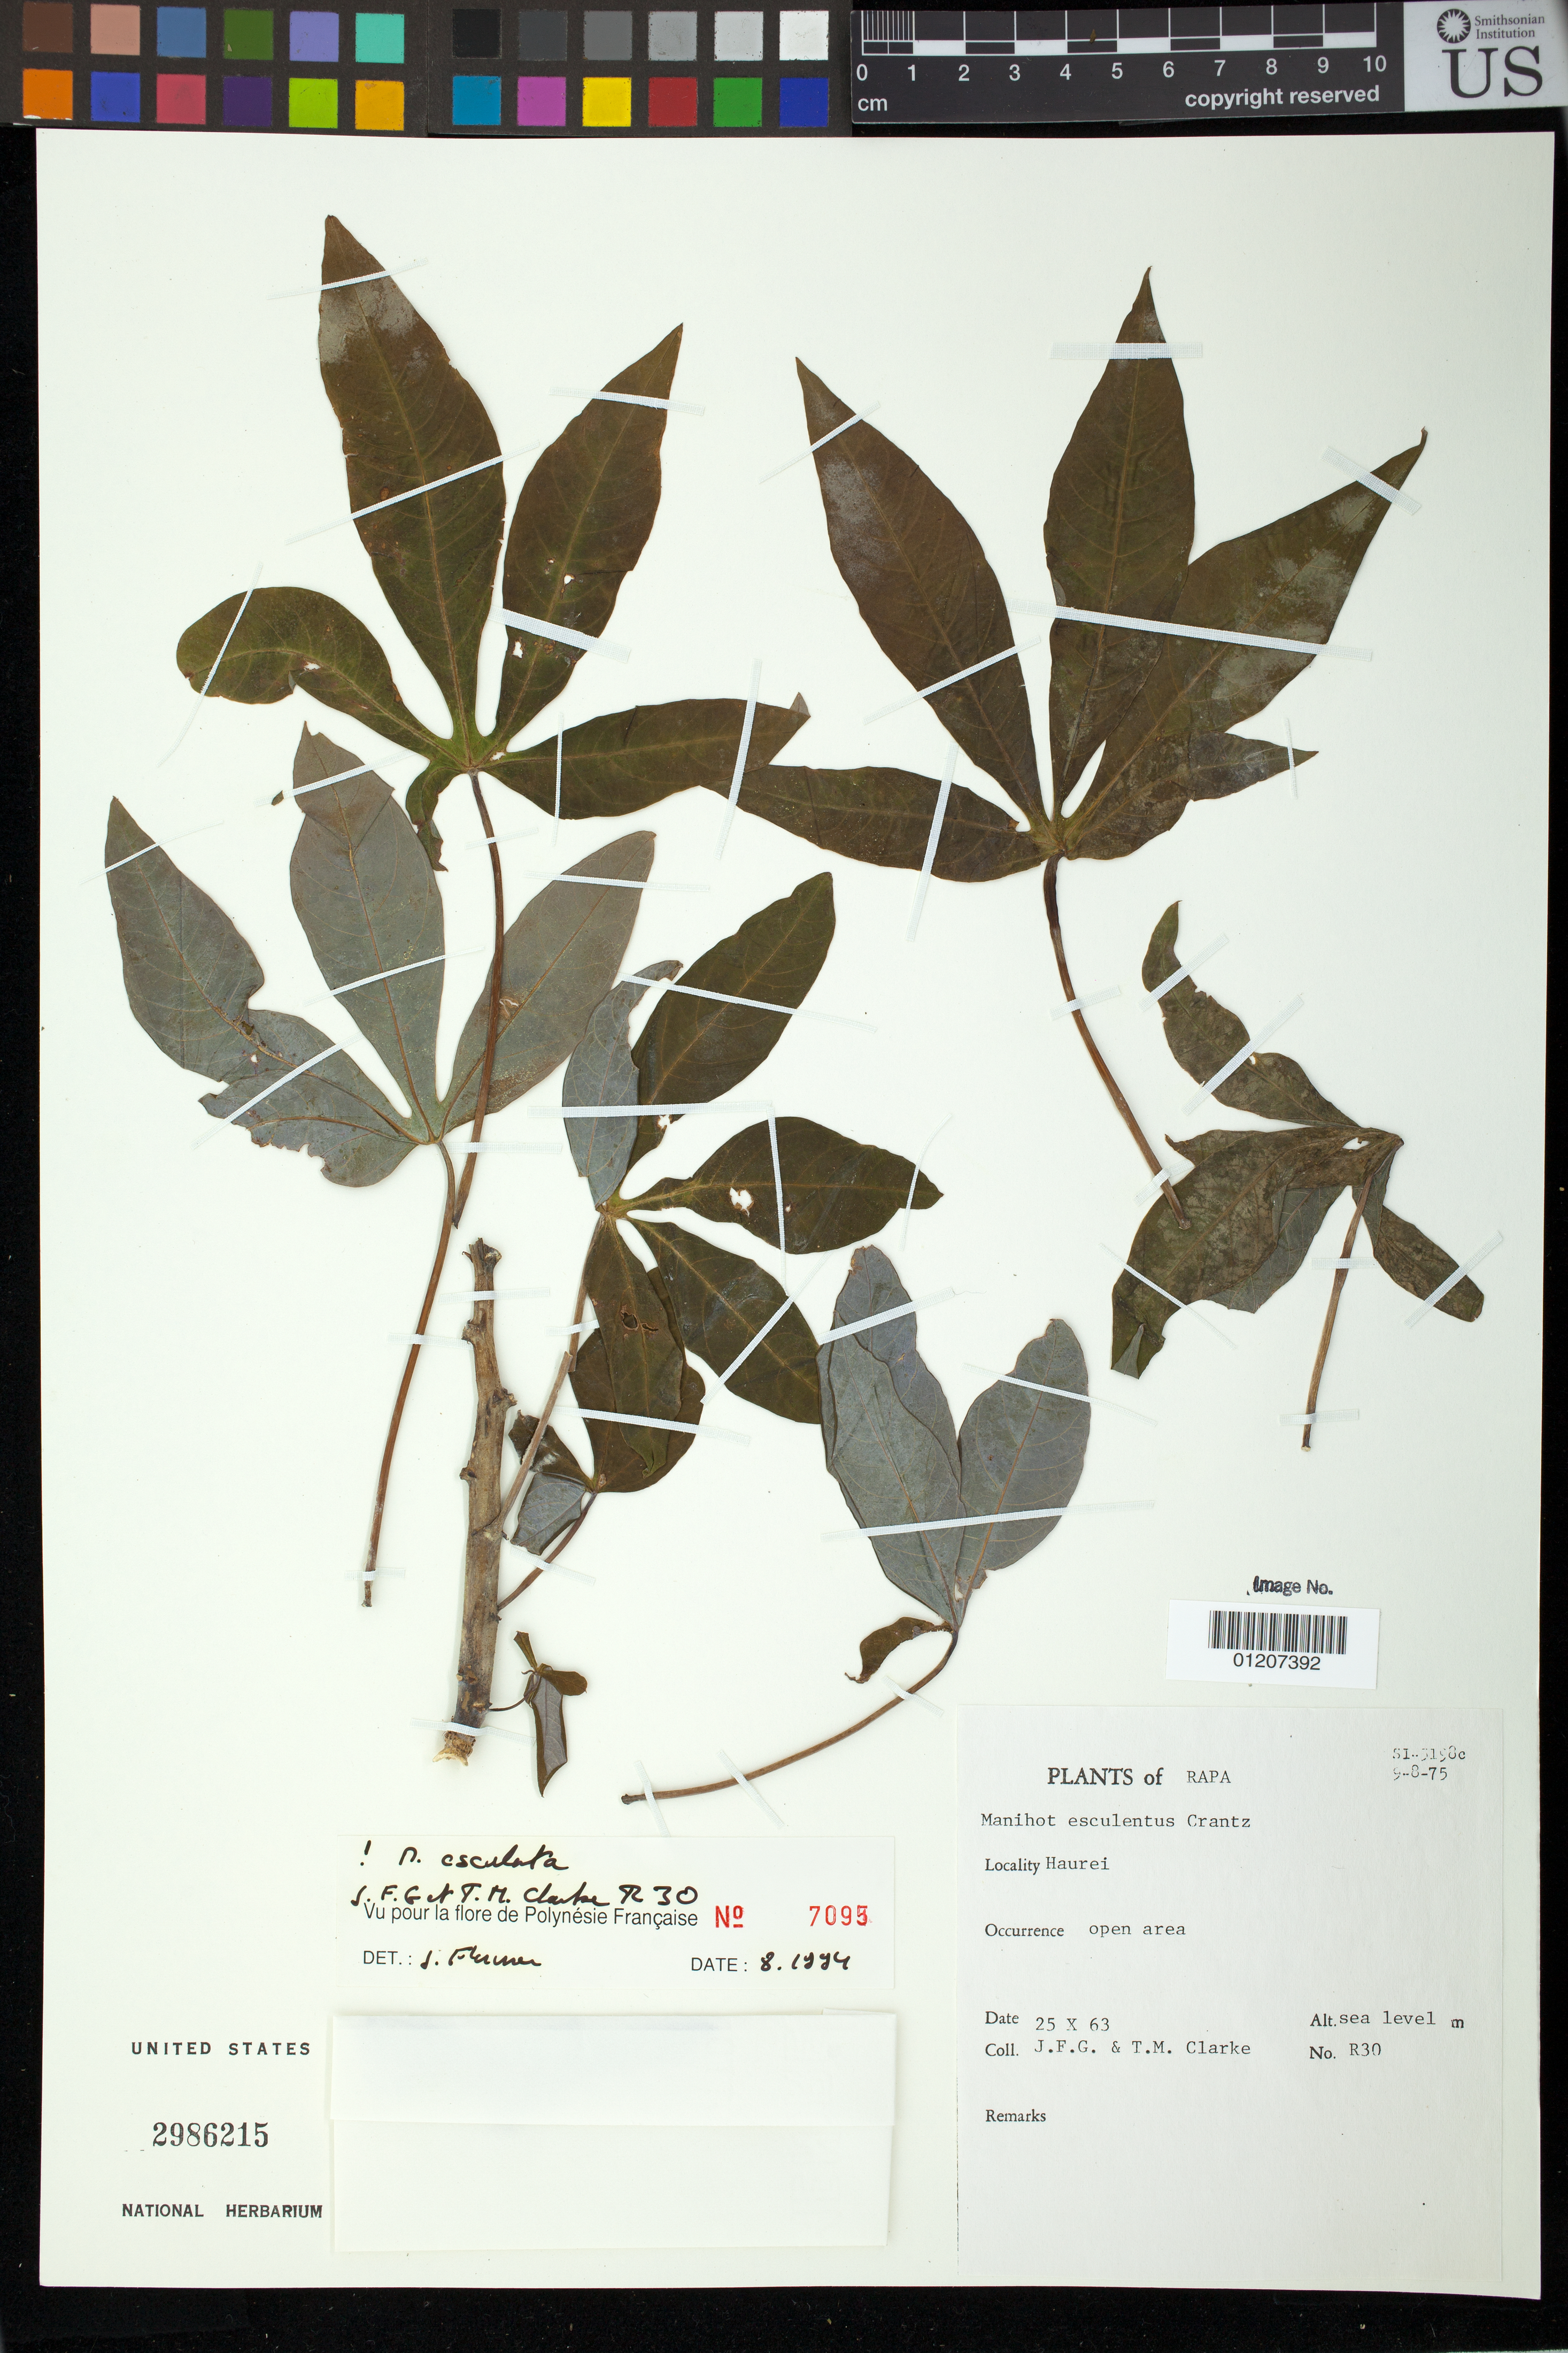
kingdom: Plantae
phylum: Tracheophyta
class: Magnoliopsida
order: Malpighiales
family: Euphorbiaceae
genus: Manihot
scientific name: Manihot esculenta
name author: Crantz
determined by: Florence, J.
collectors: T. M. Clarke & J. F. Clarke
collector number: R30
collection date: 1963-10-25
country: French Polynesia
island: Rapa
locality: Haurei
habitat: Open area.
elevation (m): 0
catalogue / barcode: US 2986215